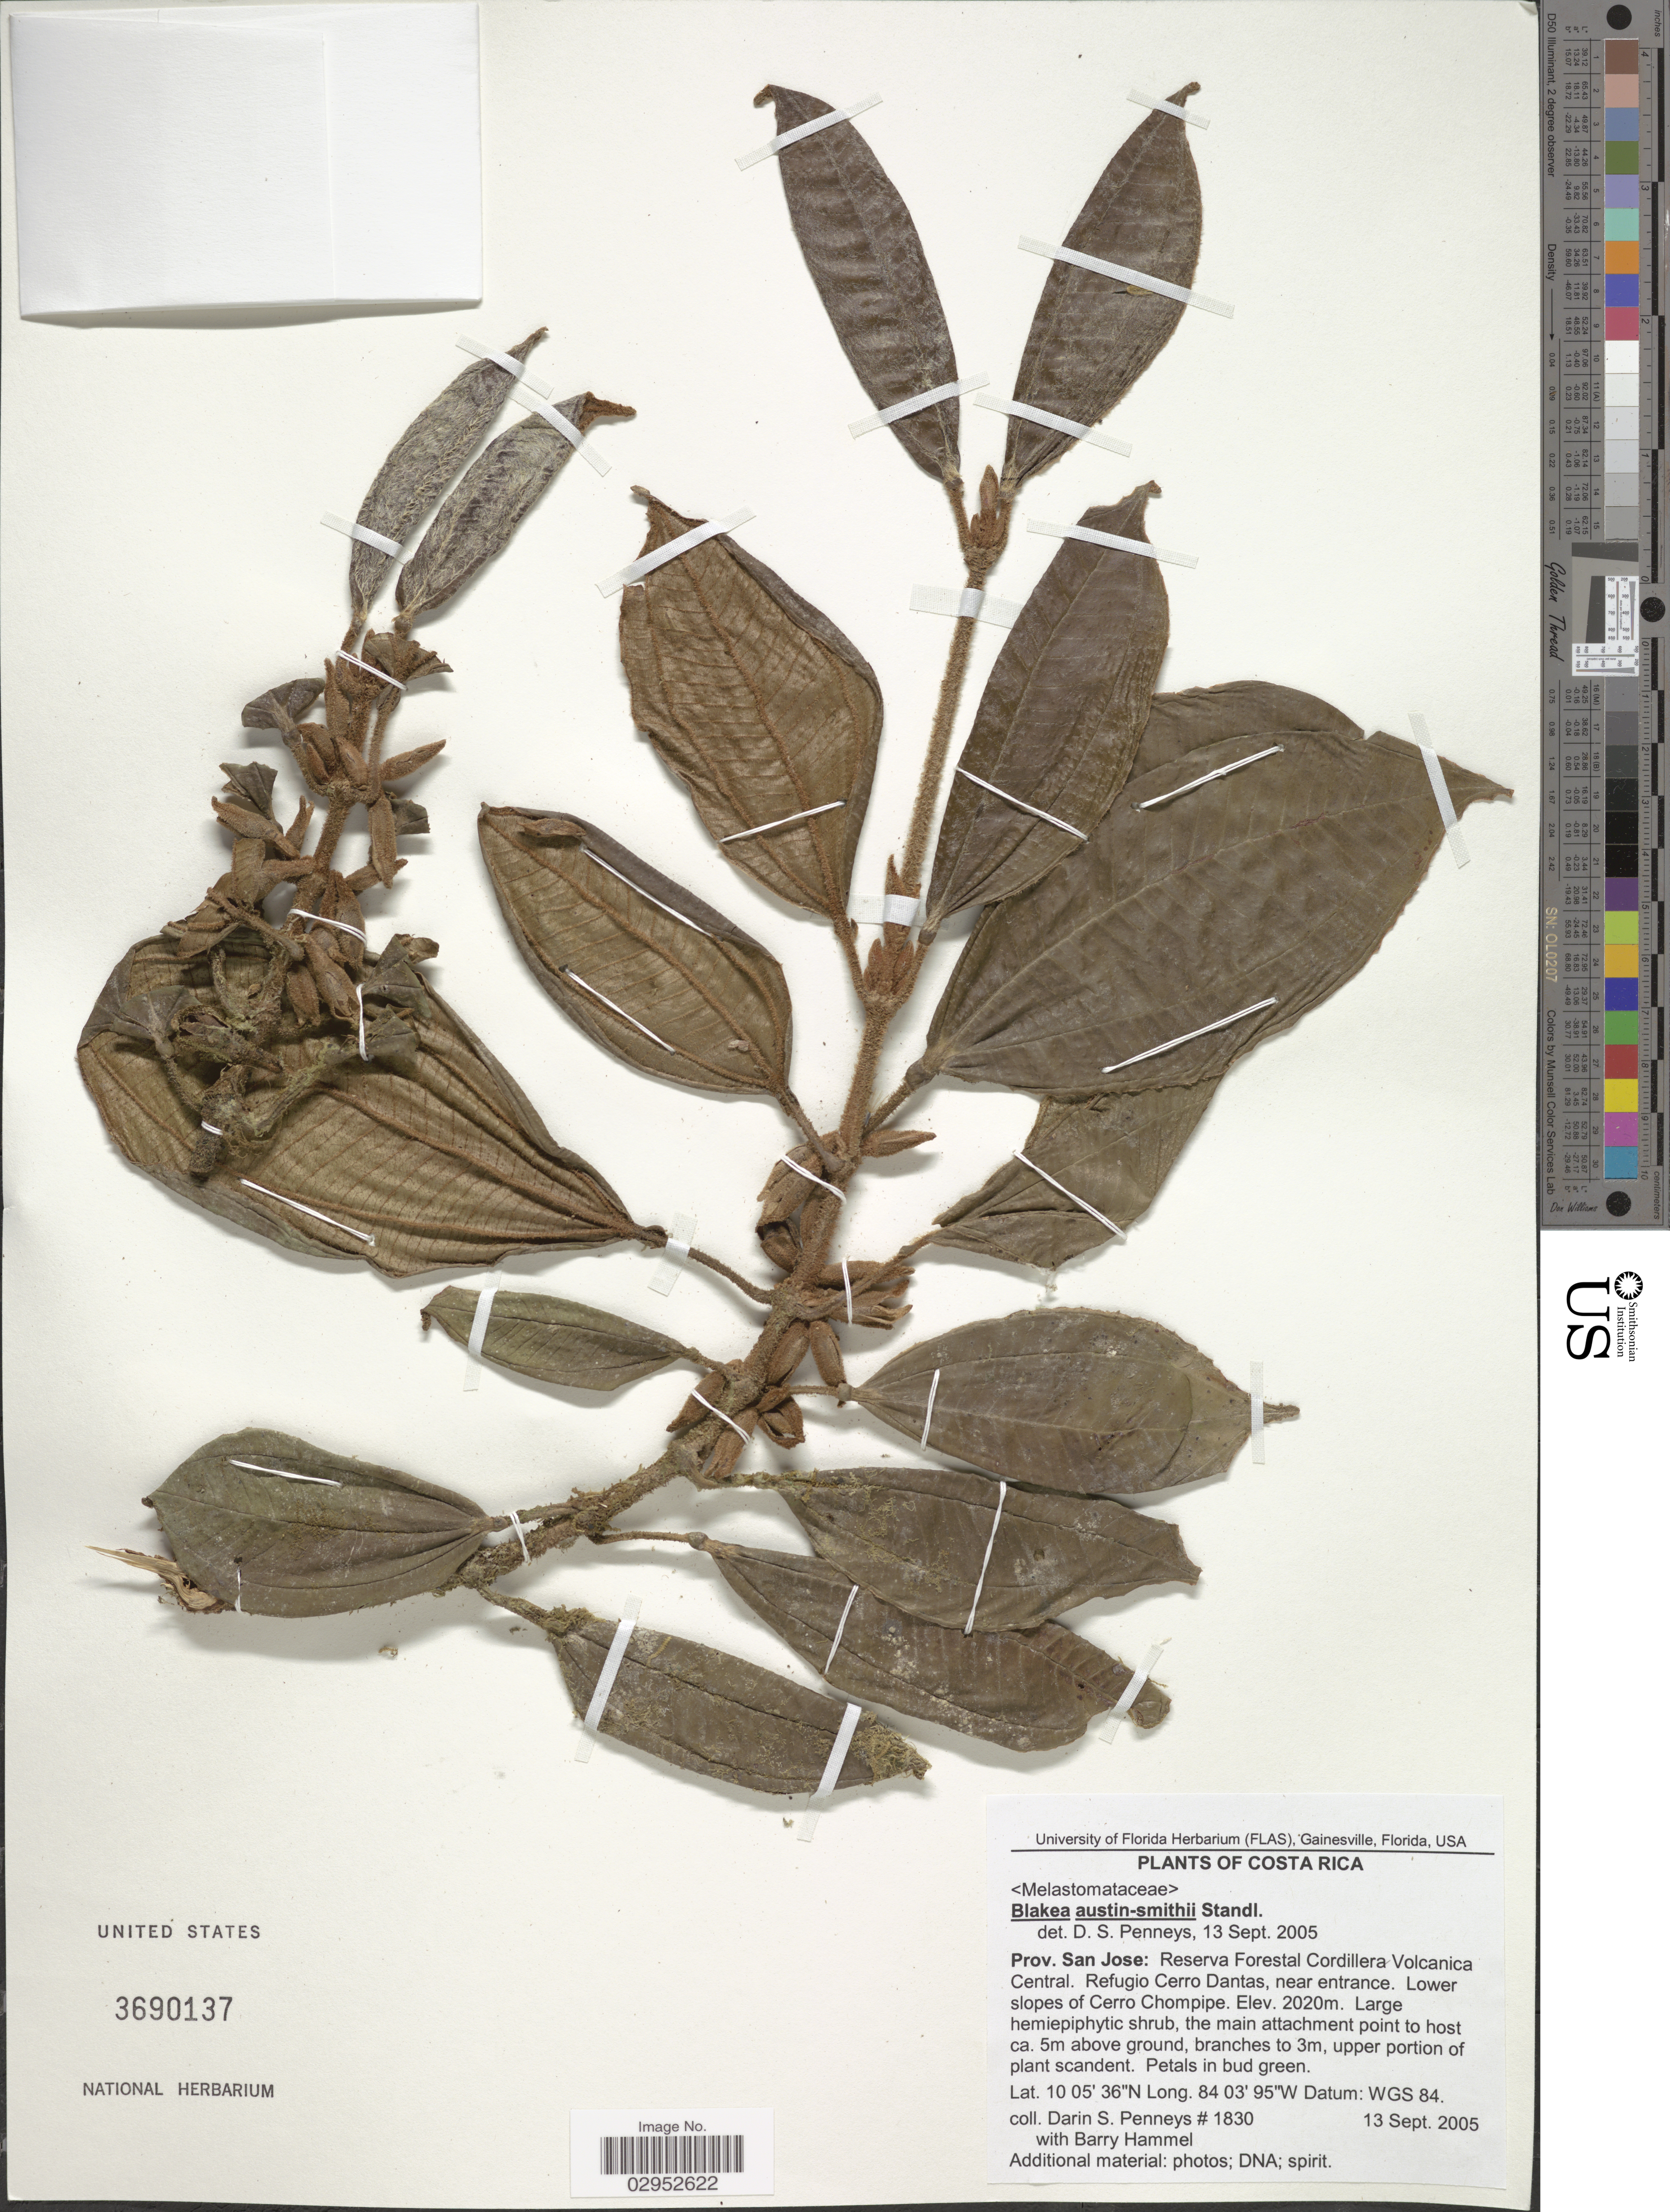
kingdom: Plantae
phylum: Tracheophyta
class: Magnoliopsida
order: Myrtales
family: Melastomataceae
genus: Blakea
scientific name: Blakea austin-smithii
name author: Standl.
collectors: D. S. Penneys & B. Hammel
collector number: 1830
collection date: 2005-09-13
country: Costa Rica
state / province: San José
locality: Reserva Forestal Cordillera: Volcanica Central. Refugio Cerro Dantas, near entrance. Lower slopes of Cerro Chompipe.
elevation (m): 2020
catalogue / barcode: US 3690137